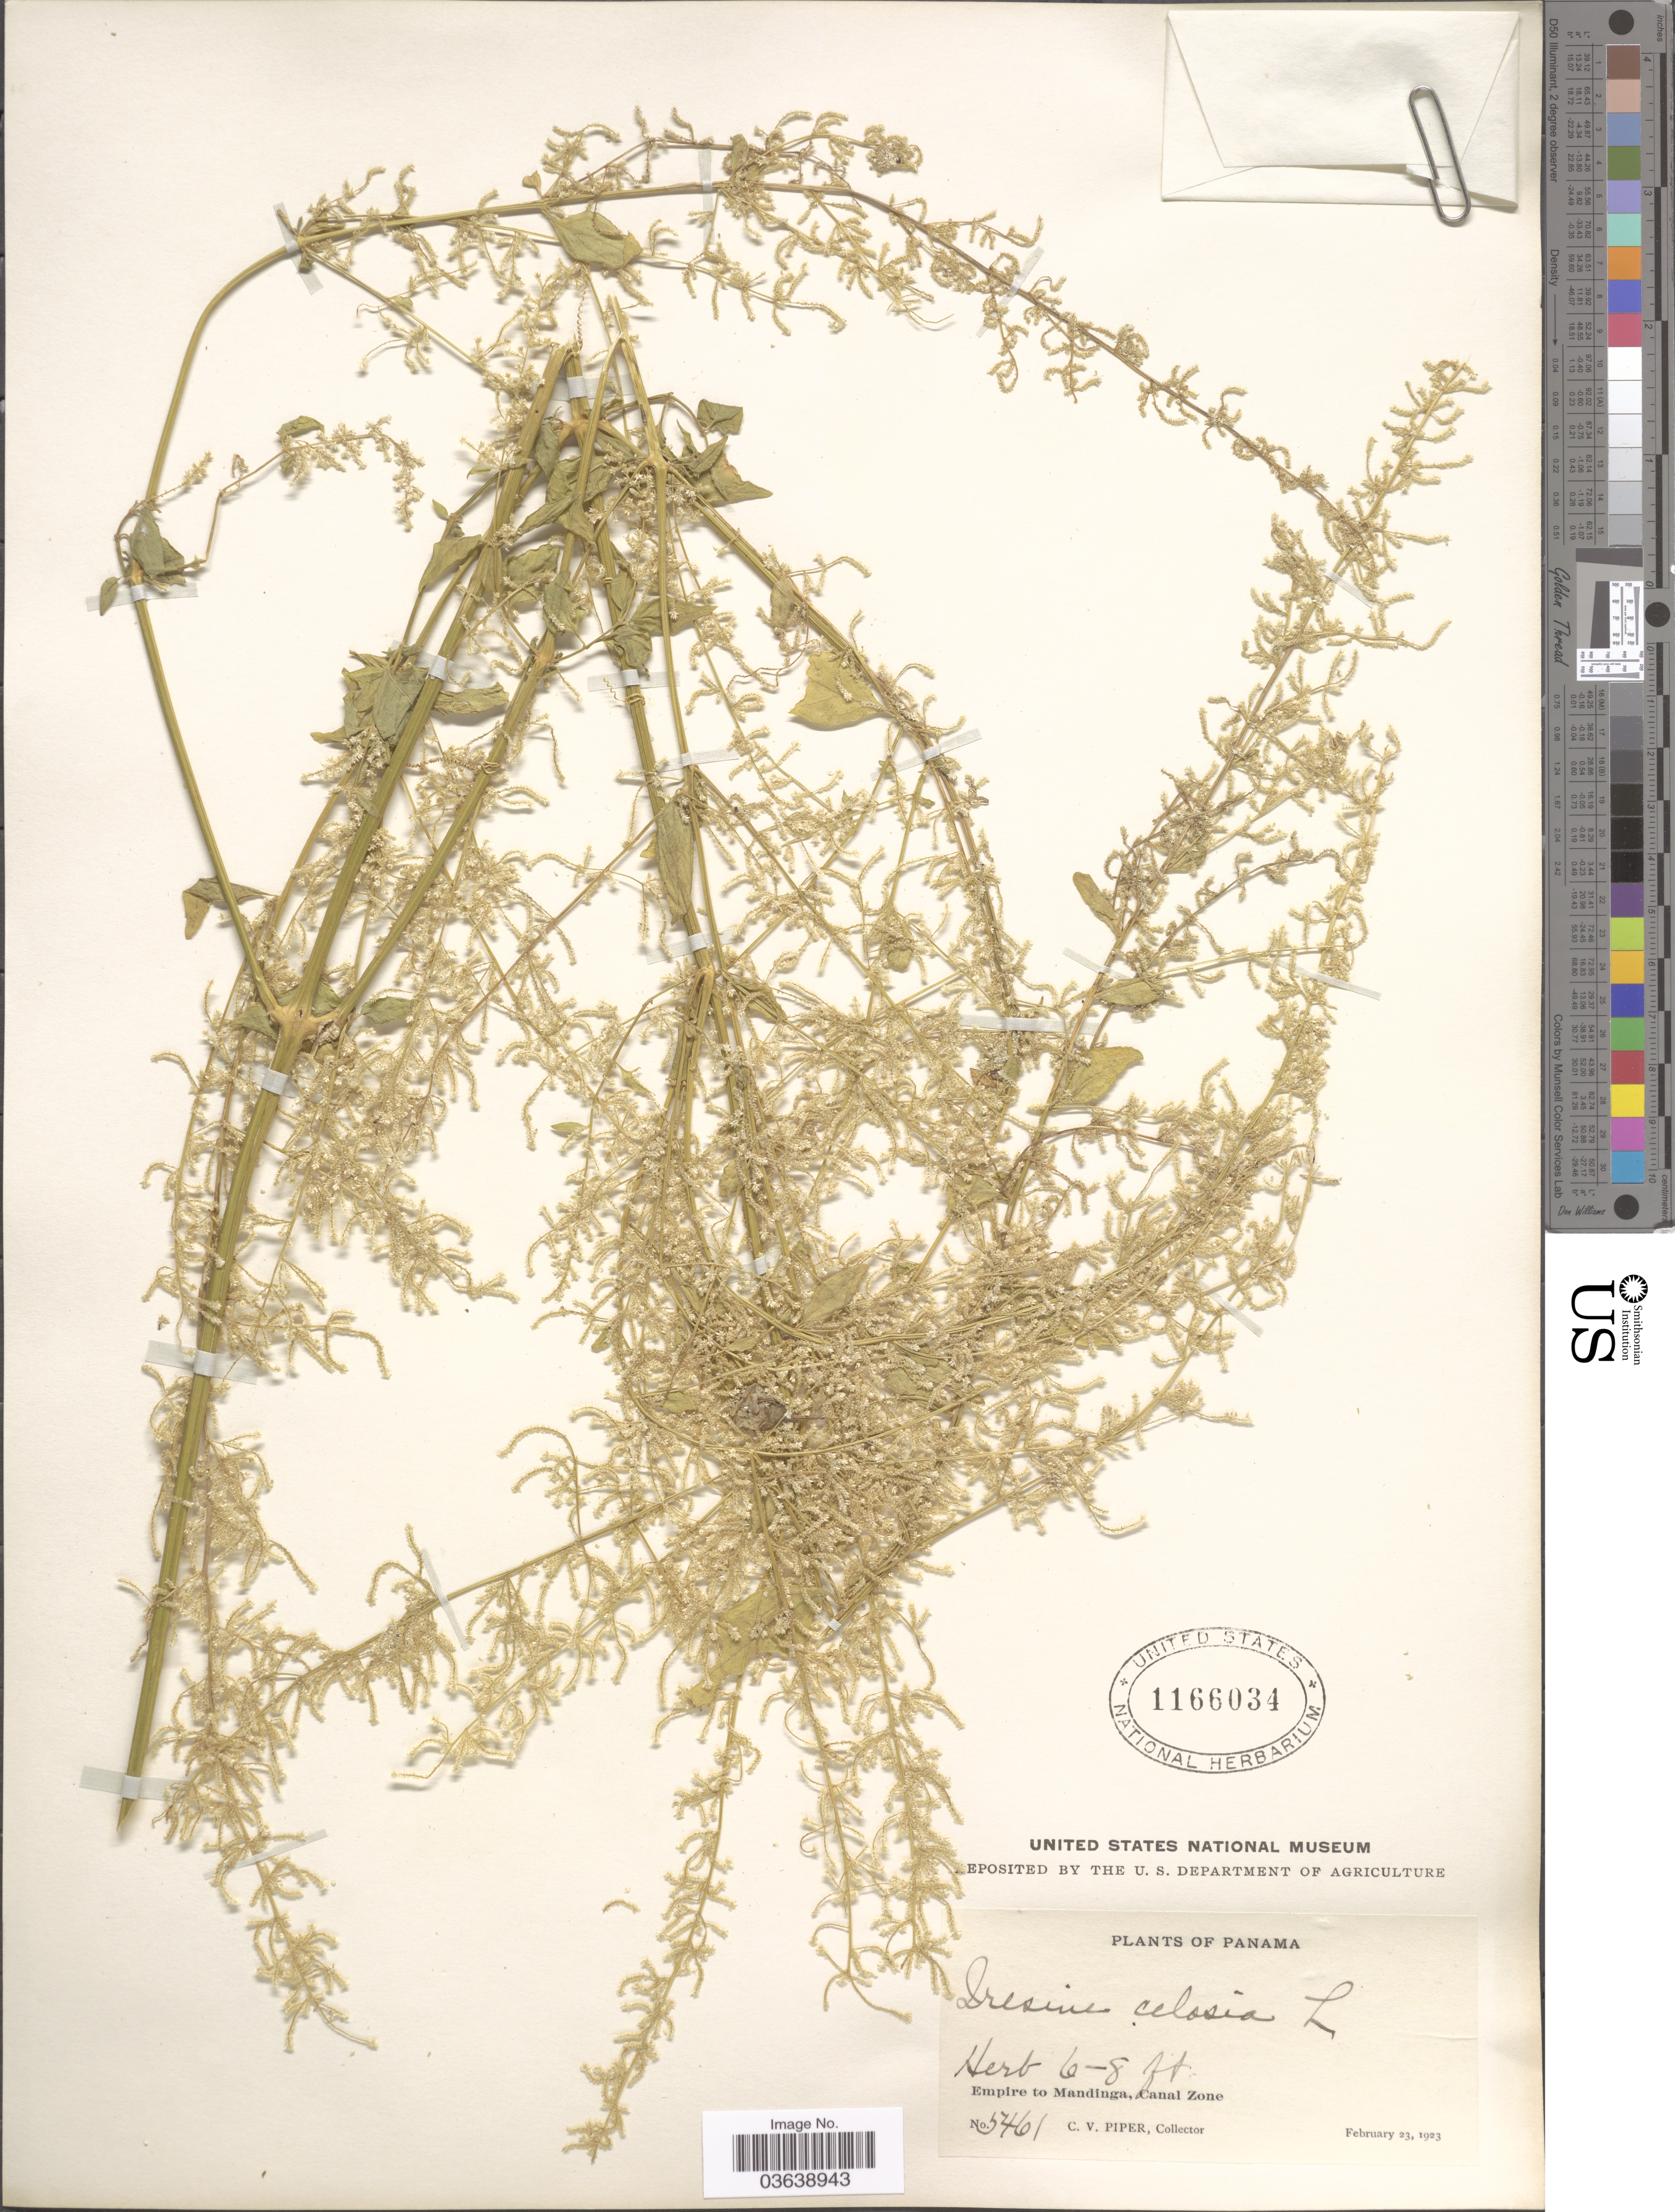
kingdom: Plantae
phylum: Tracheophyta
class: Magnoliopsida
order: Caryophyllales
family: Amaranthaceae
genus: Iresine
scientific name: Iresine celosia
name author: L.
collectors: C. V. Piper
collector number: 5461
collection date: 1923-02-23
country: Panama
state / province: Colón / Panamá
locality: Empire to Mandinga, Canal Zone.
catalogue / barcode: US 1166034